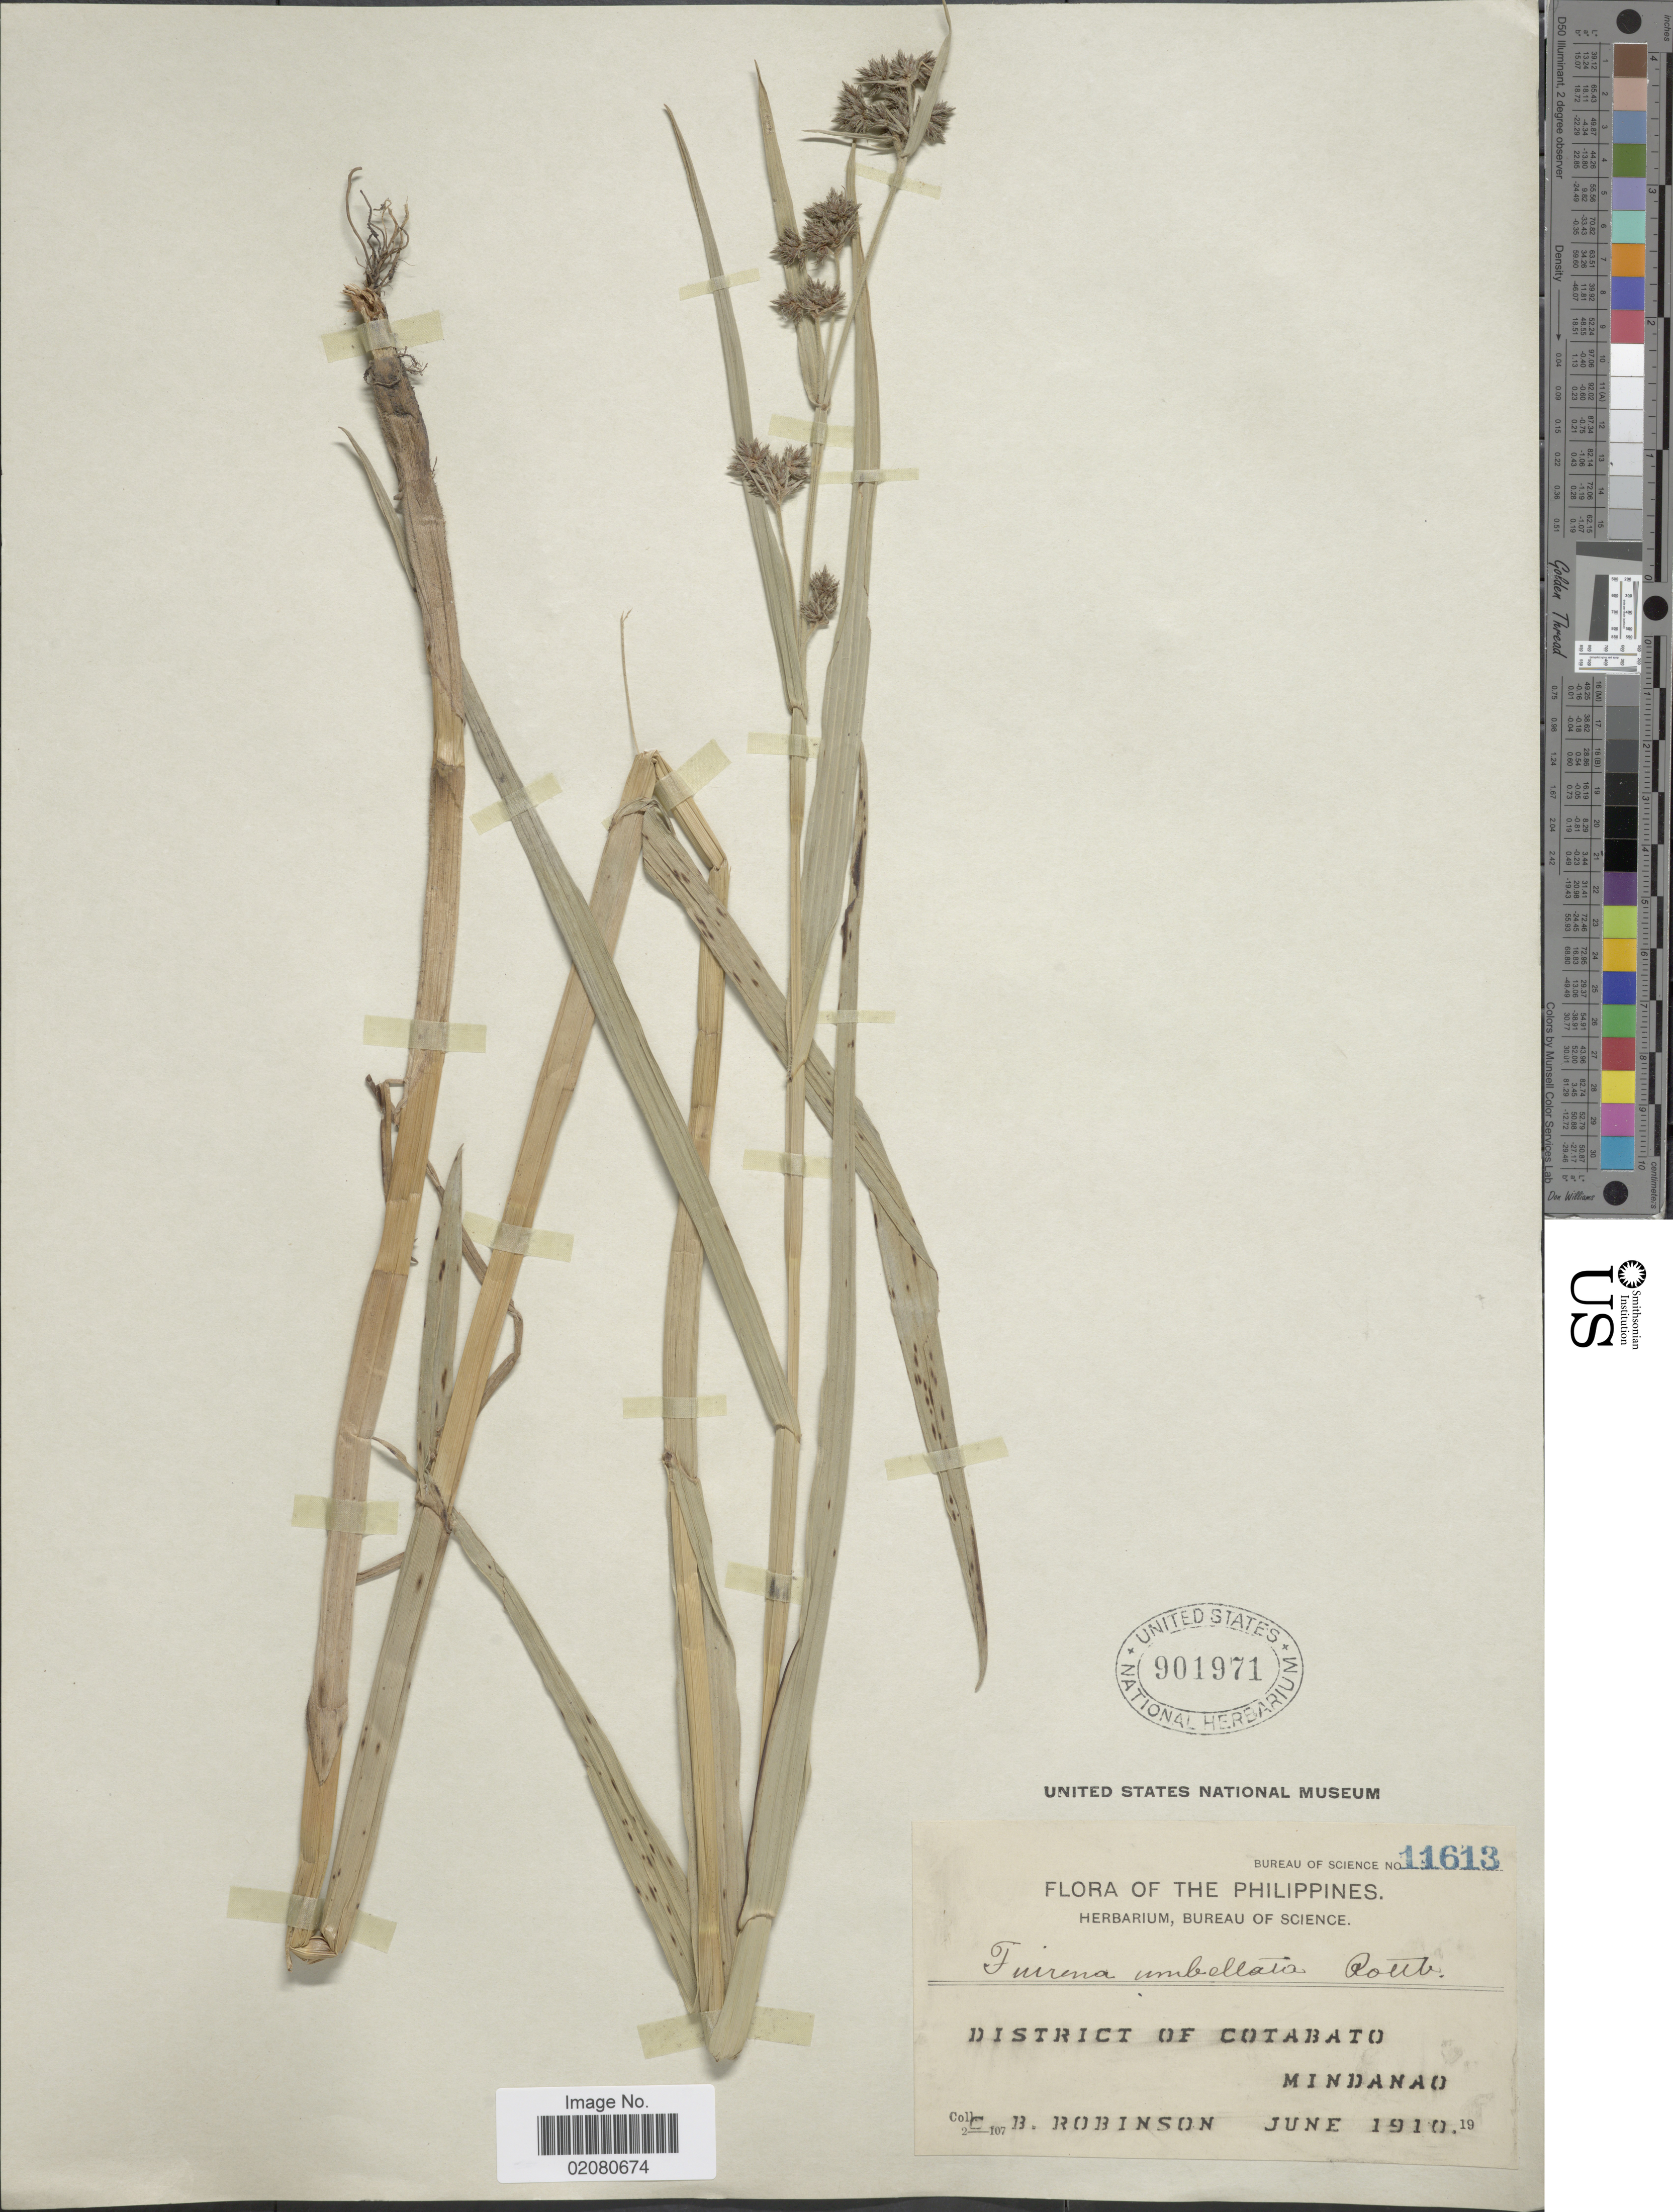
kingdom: Plantae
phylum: Tracheophyta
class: Liliopsida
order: Poales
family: Cyperaceae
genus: Fuirena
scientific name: Fuirena umbellata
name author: Rottb.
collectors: C. Robinson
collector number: Bureau of Science 11613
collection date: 1910-06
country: Philippines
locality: District of Cotabato, Mindanao.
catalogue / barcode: US 901971